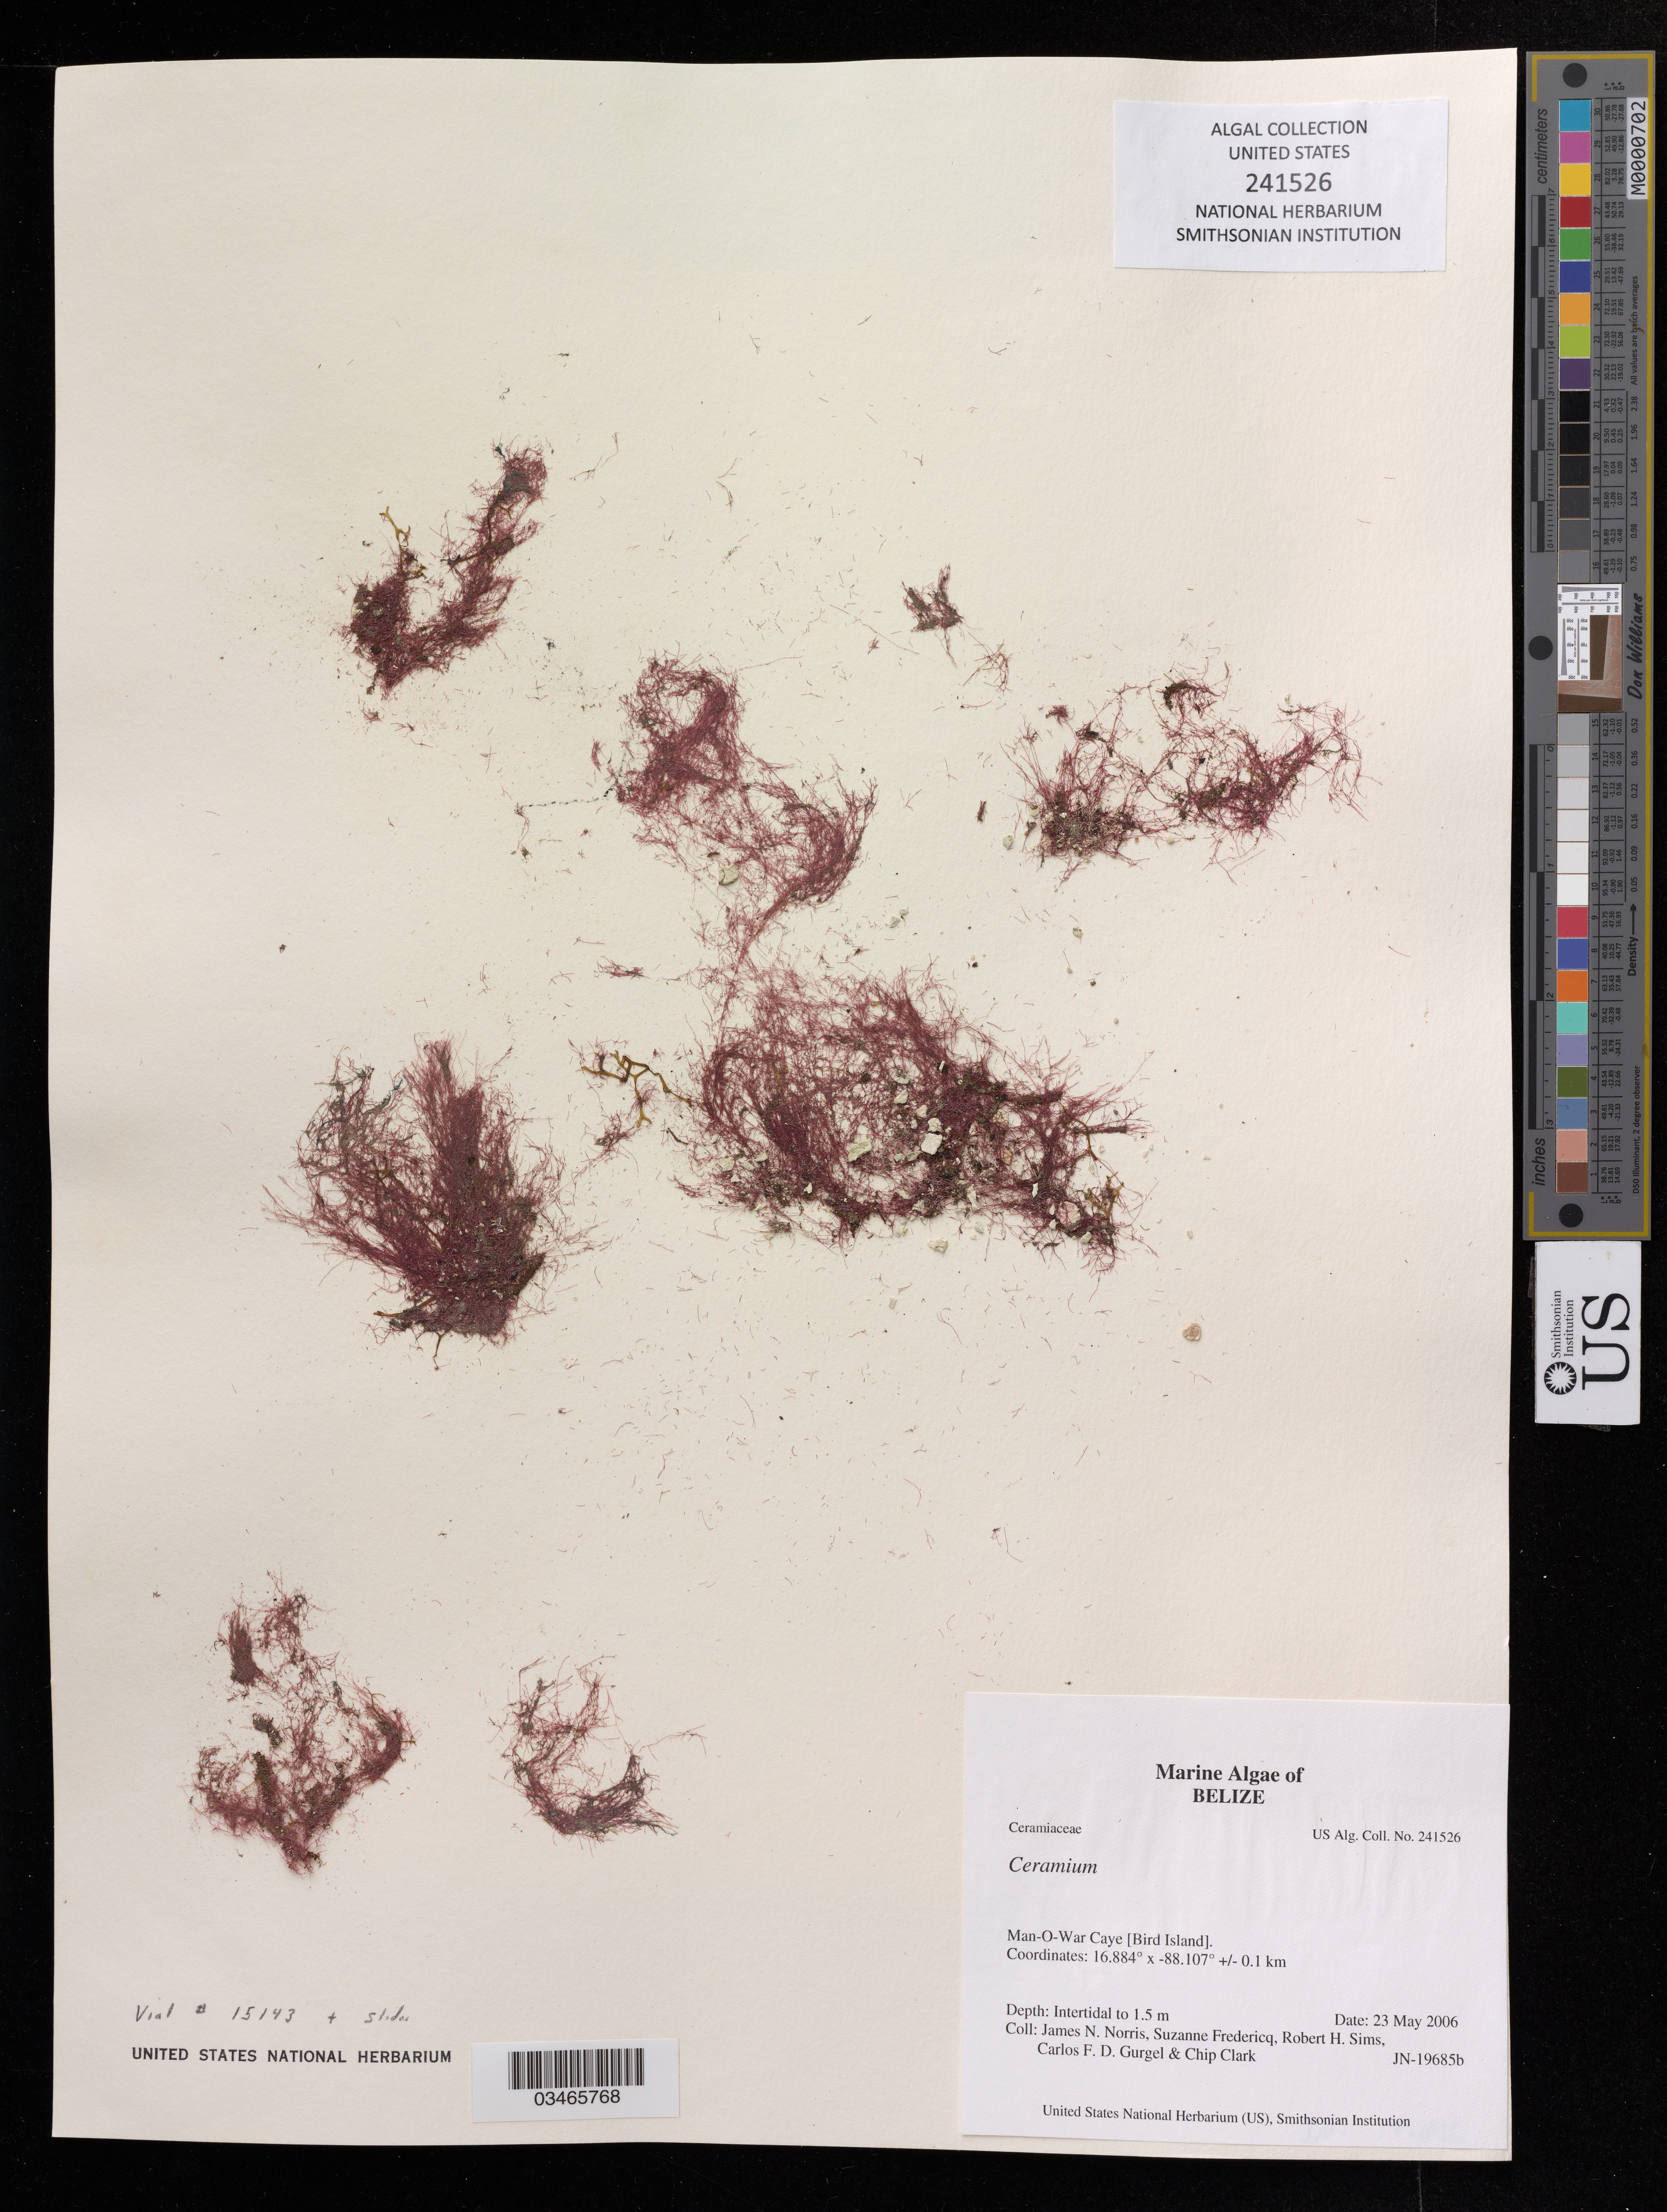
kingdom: Plantae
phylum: Rhodophyta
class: Florideophyceae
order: Ceramiales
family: Ceramiaceae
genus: Ceramium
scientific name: Ceramium sp.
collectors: J. Norris, S. Fredericq, R. H. Sims & C. Gurgel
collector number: JN-19685b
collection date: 2006-05-23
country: Belize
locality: Man-O-War Caye (Bird Island)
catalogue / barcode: US 241526